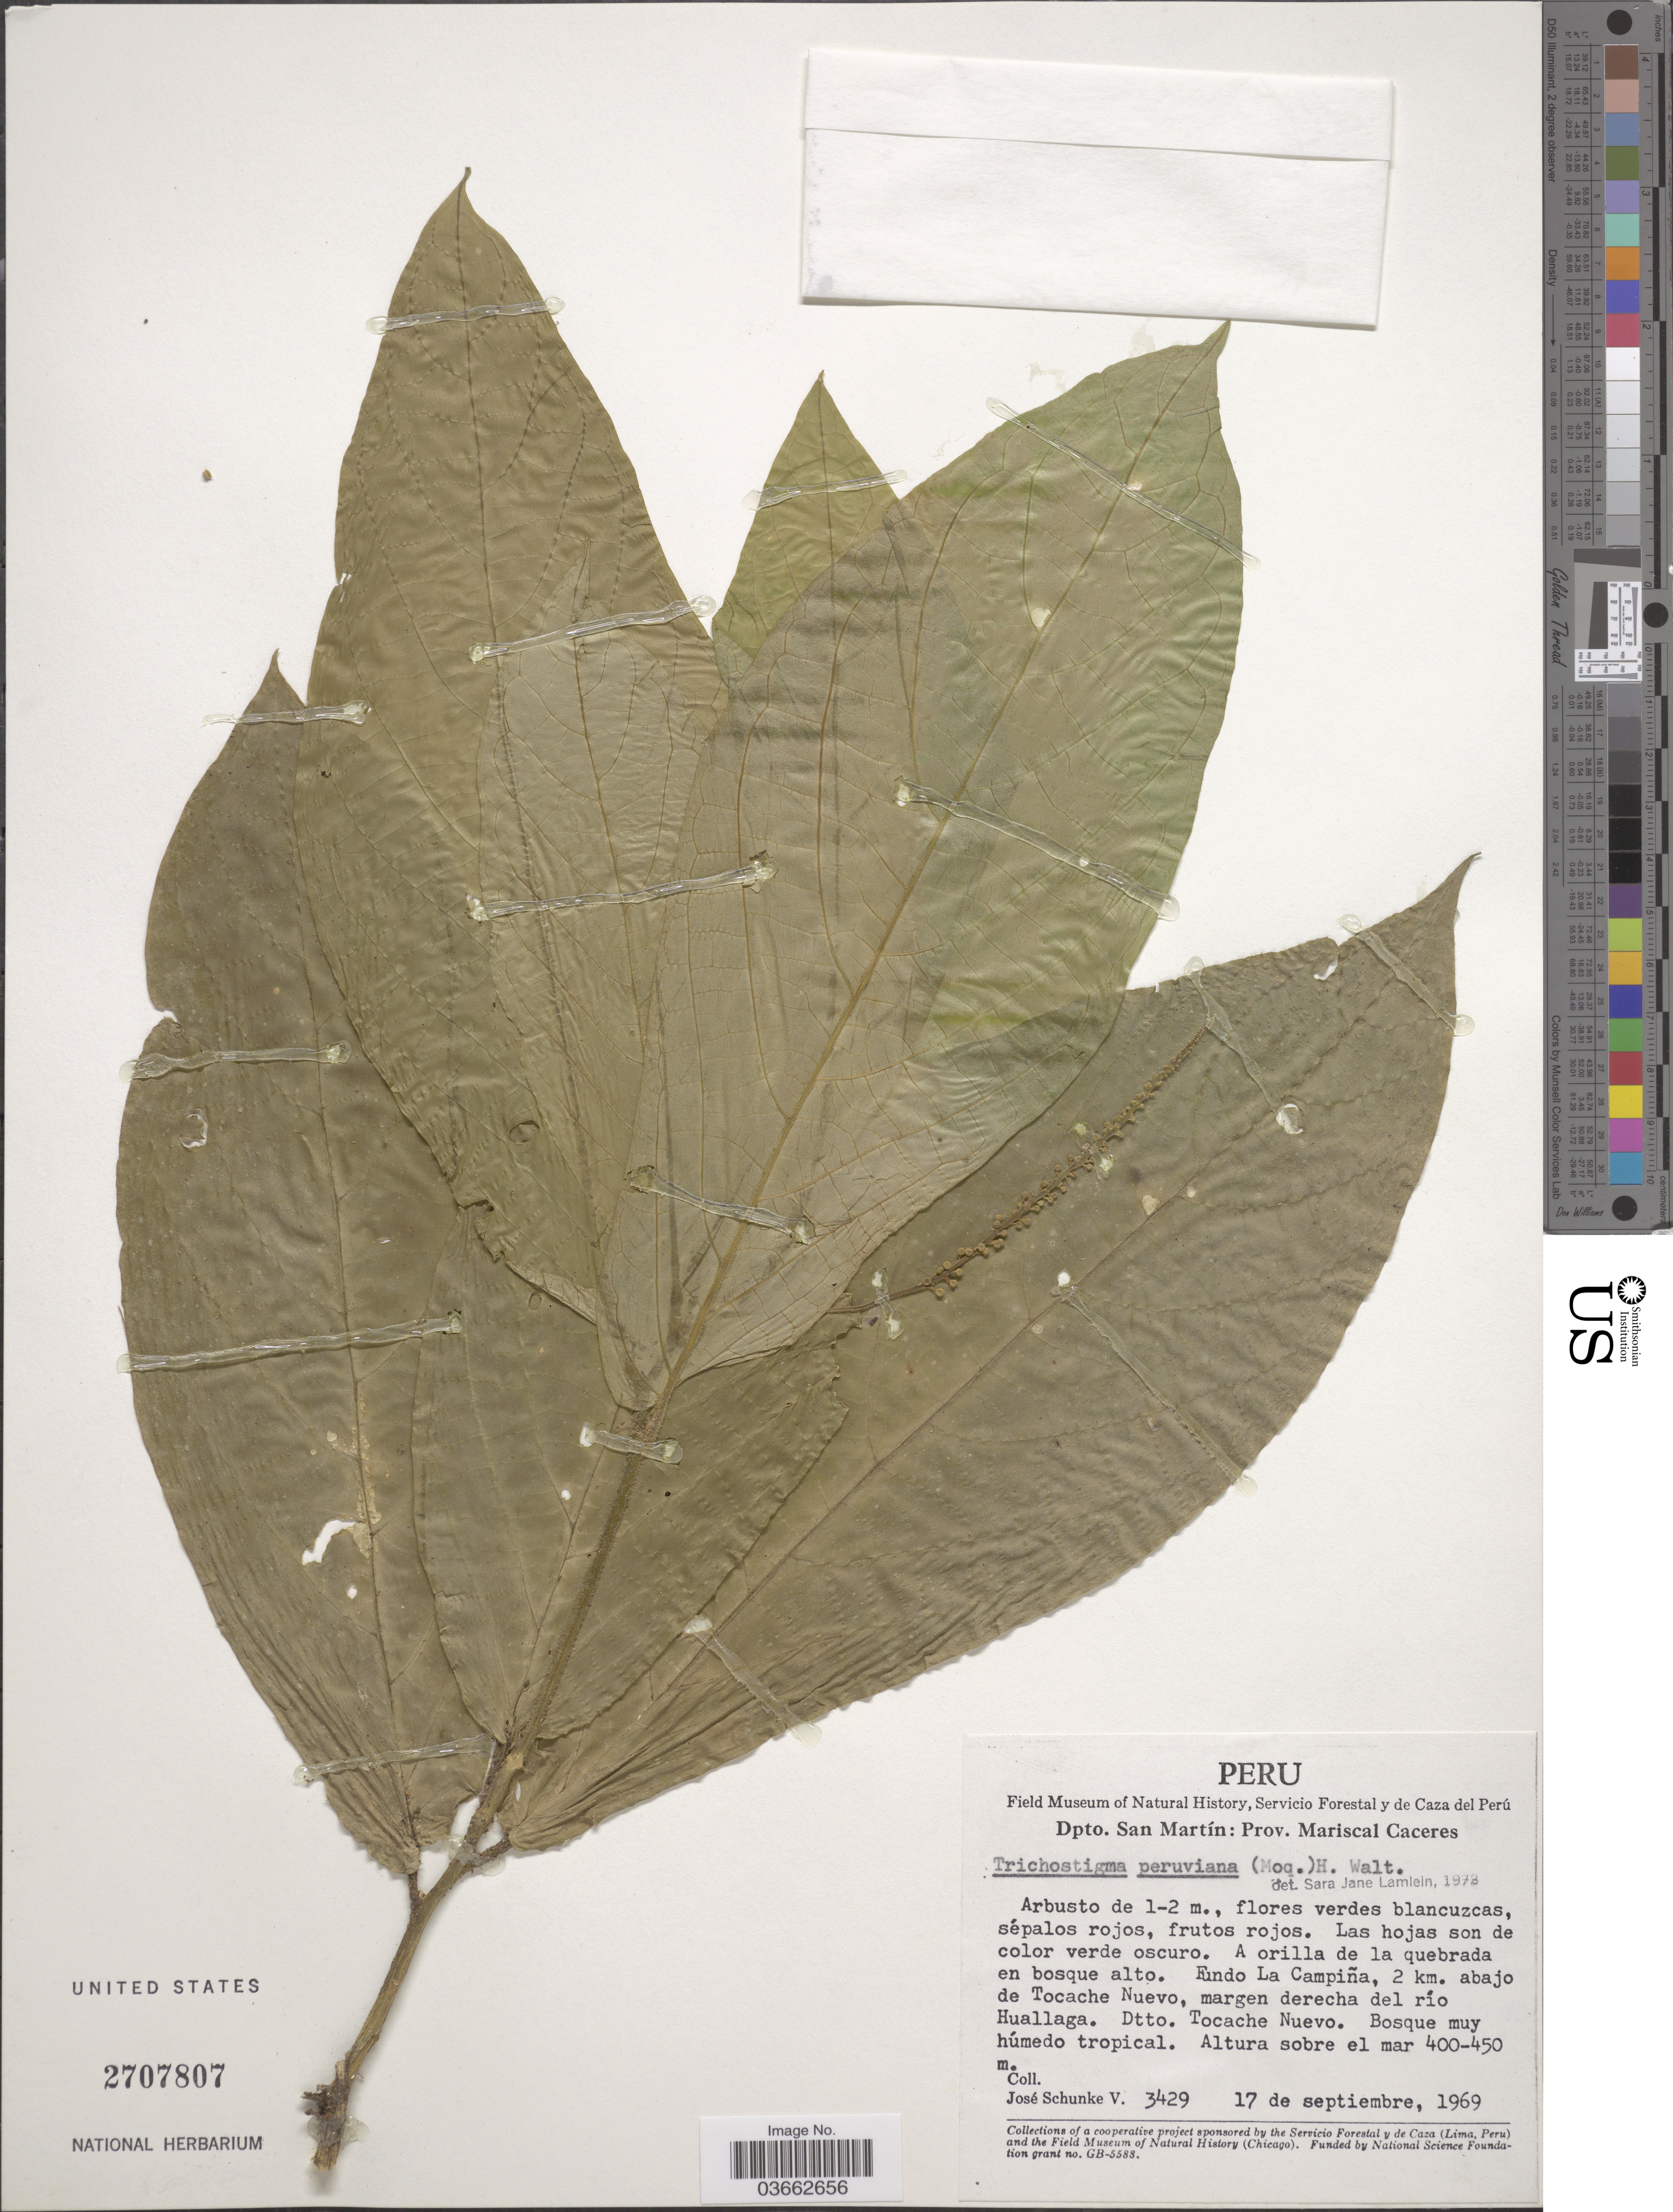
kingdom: Plantae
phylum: Tracheophyta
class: Magnoliopsida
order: Caryophyllales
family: Phytolaccaceae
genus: Trichostigma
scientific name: Trichostigma peruvianum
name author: (Moq.) H. Walter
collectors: J. Schunke Vigo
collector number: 3429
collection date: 1969-09-17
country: Peru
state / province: San Martín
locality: Dpto. San Martín: Prov. Mariscal Caceres. Fundo La Campiña, 2 km. abajo de Tocache Nuevo, margen derecha del río Huallaga. Dtto. Tocache Nuevo.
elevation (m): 400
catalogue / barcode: US 2707807